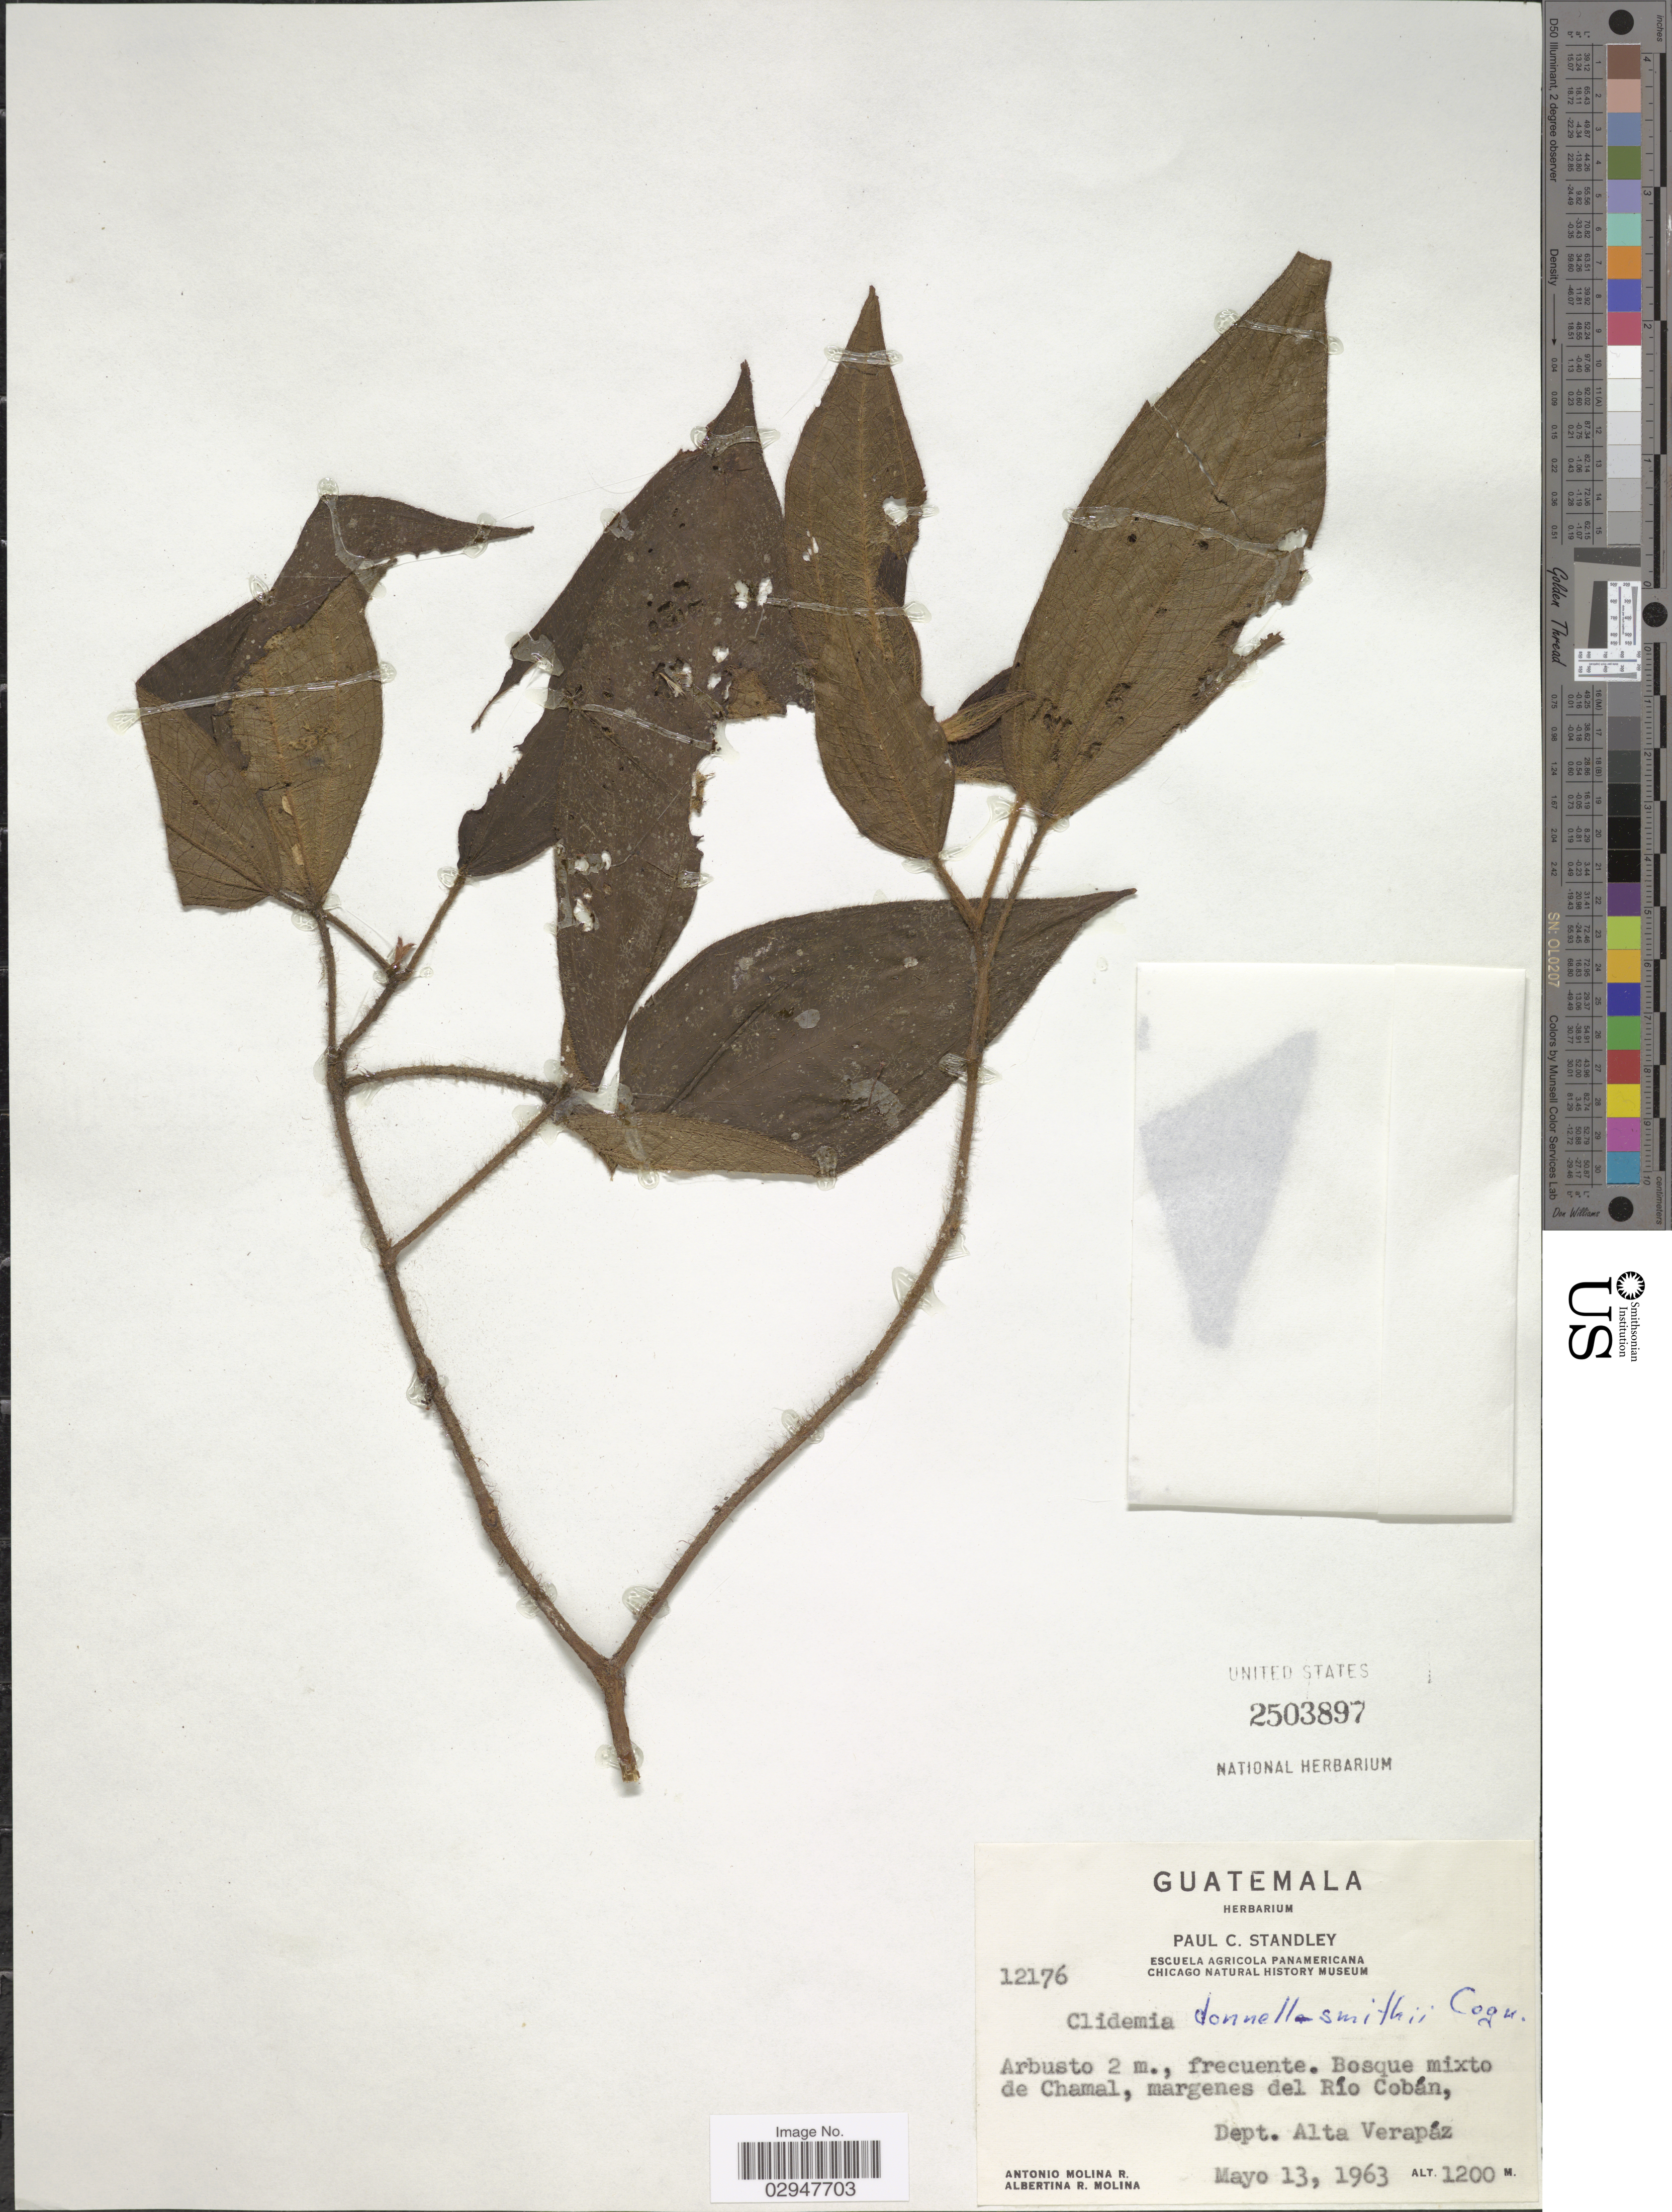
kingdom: Plantae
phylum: Tracheophyta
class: Magnoliopsida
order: Myrtales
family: Melastomataceae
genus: Clidemia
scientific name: Clidemia donnell-smithii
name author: Cogn. in Donn. Sm.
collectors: A. Molina R. & A. R. Molina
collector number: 12176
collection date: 1963-05-13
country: Guatemala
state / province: Alta Verapaz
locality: Bosque mixto de Chamal, margenes del Río Cobán, Dept. Alta Verapáz.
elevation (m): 1200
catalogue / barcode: US 2503897